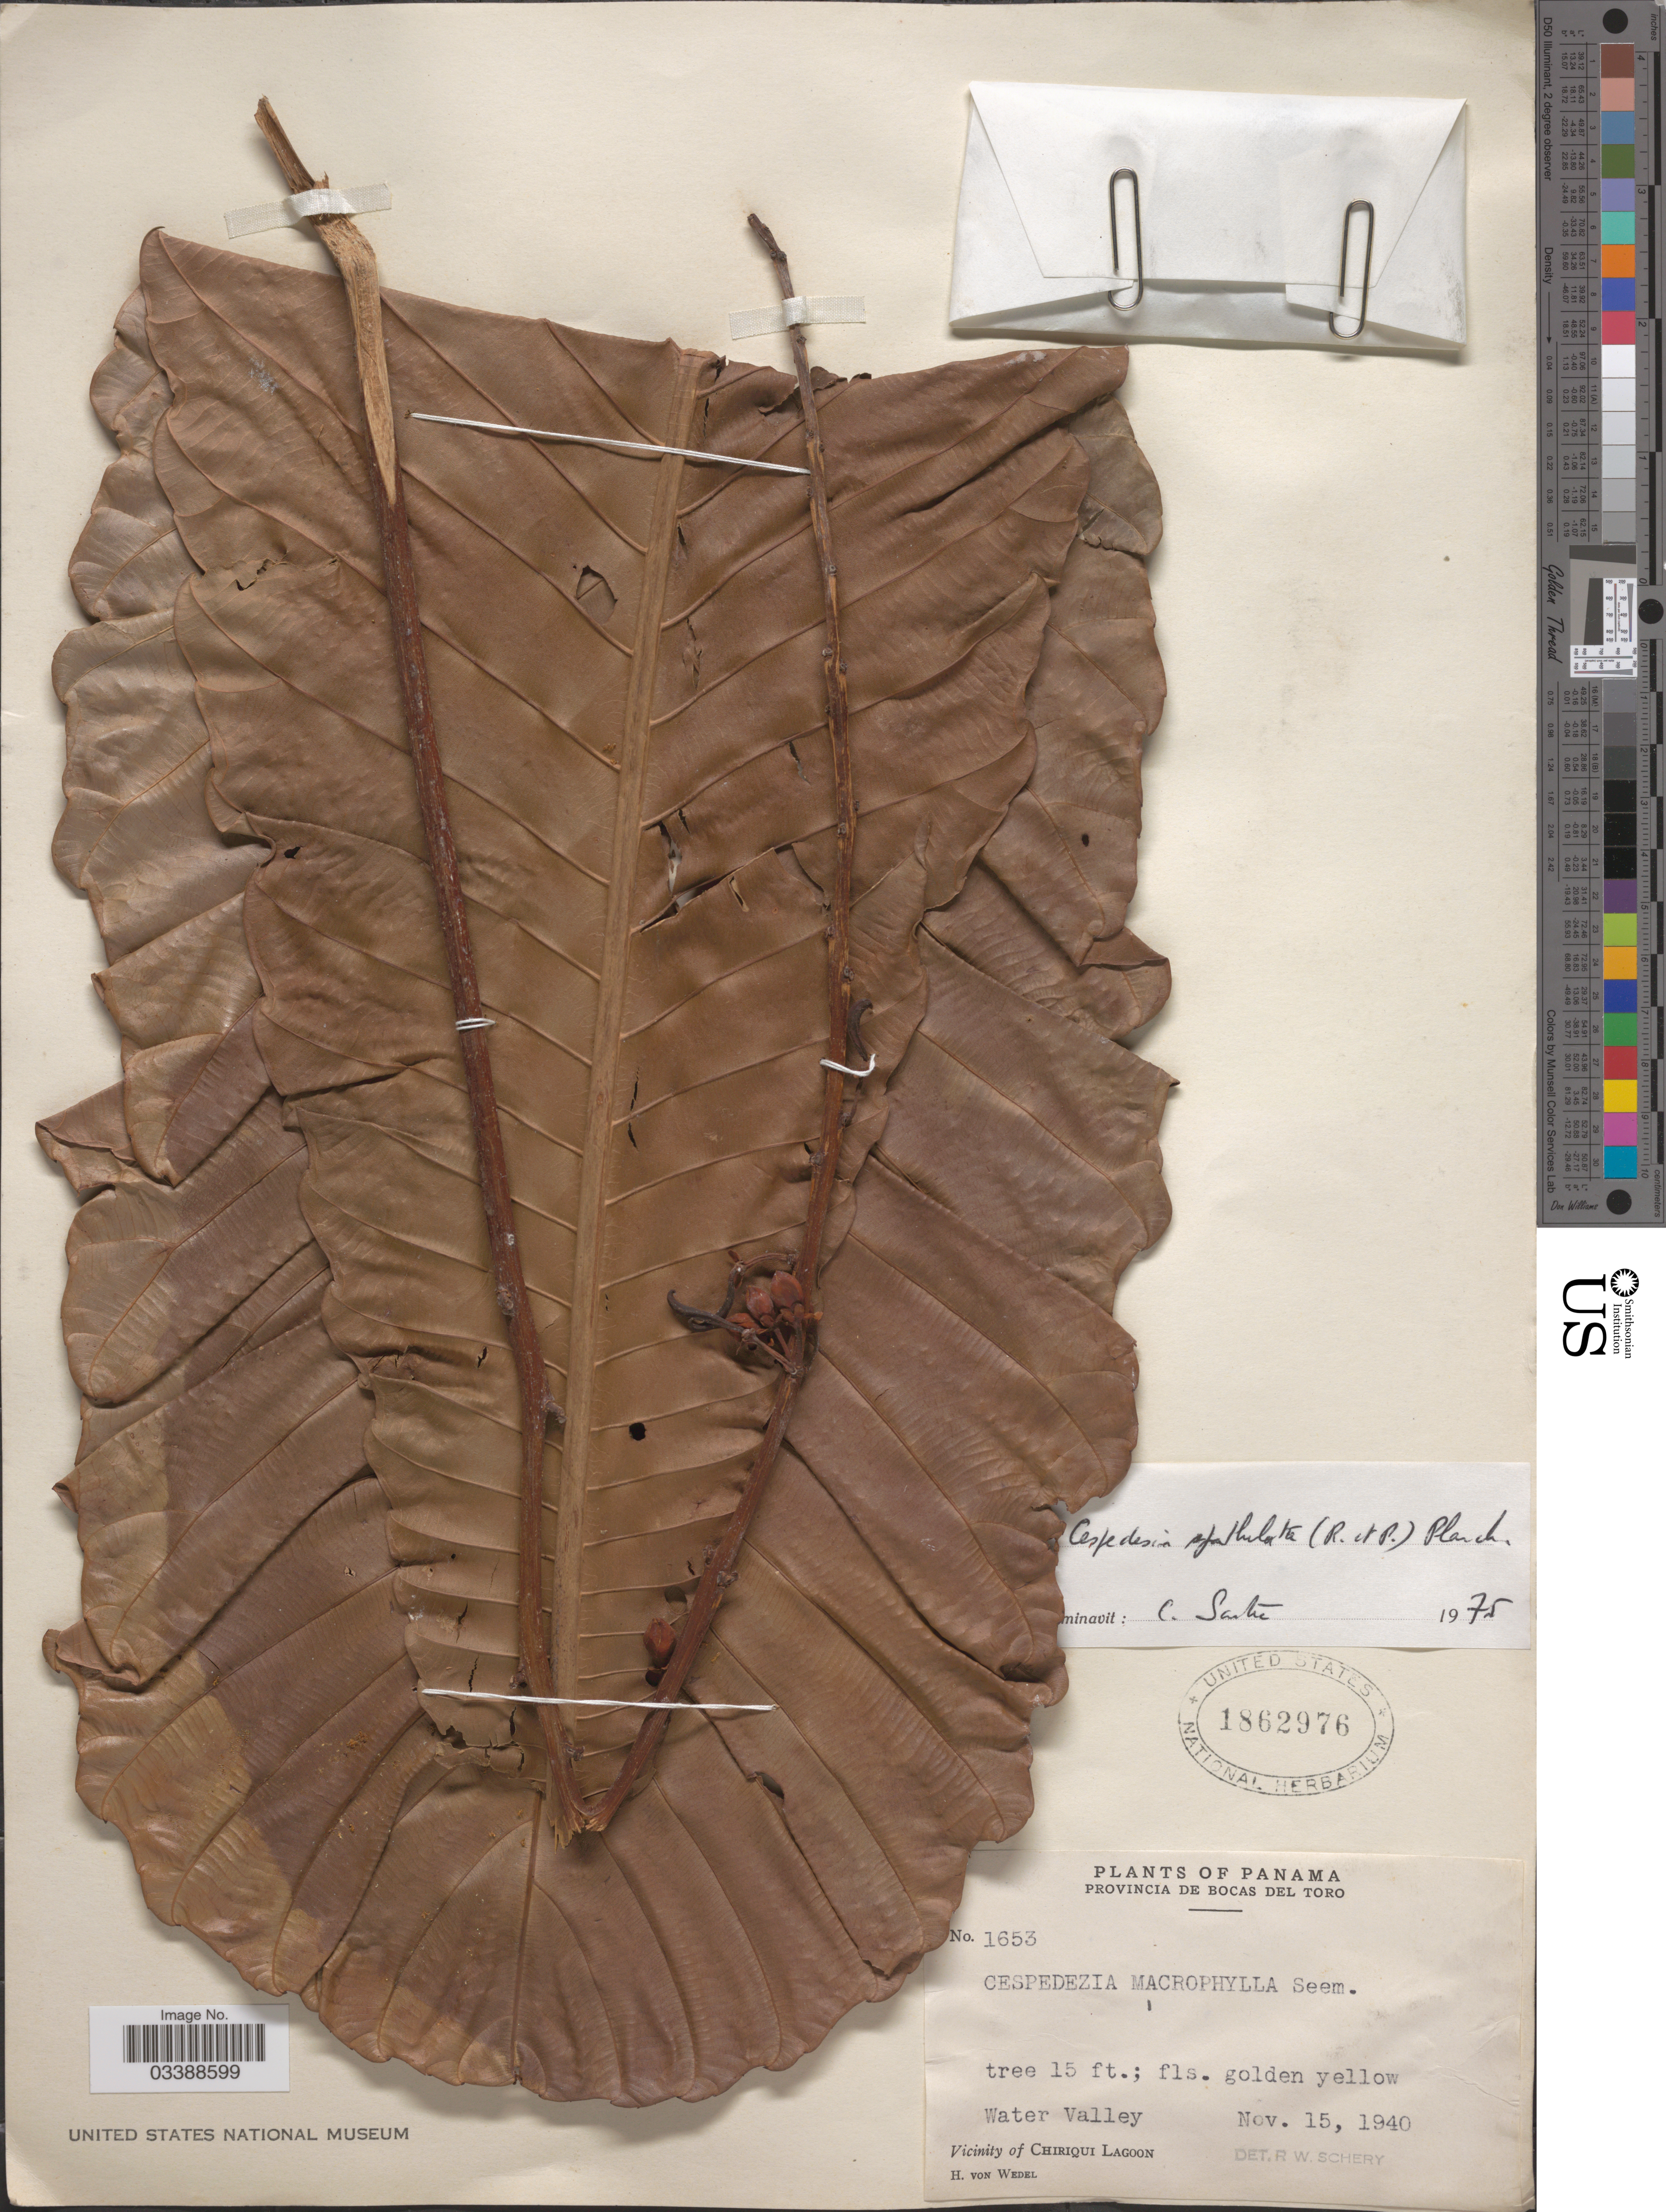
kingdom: Plantae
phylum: Tracheophyta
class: Magnoliopsida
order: Malpighiales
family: Ochnaceae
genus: Cespedesia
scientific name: Cespedesia spathulata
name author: (Ruiz & Pav.) Planch.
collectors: H. von Wedel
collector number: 1653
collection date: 1940-11-15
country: Panama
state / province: Bocas del Toro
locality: Water Valley, Vicinity of Chiriqui Lagoon.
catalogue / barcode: US 1862976